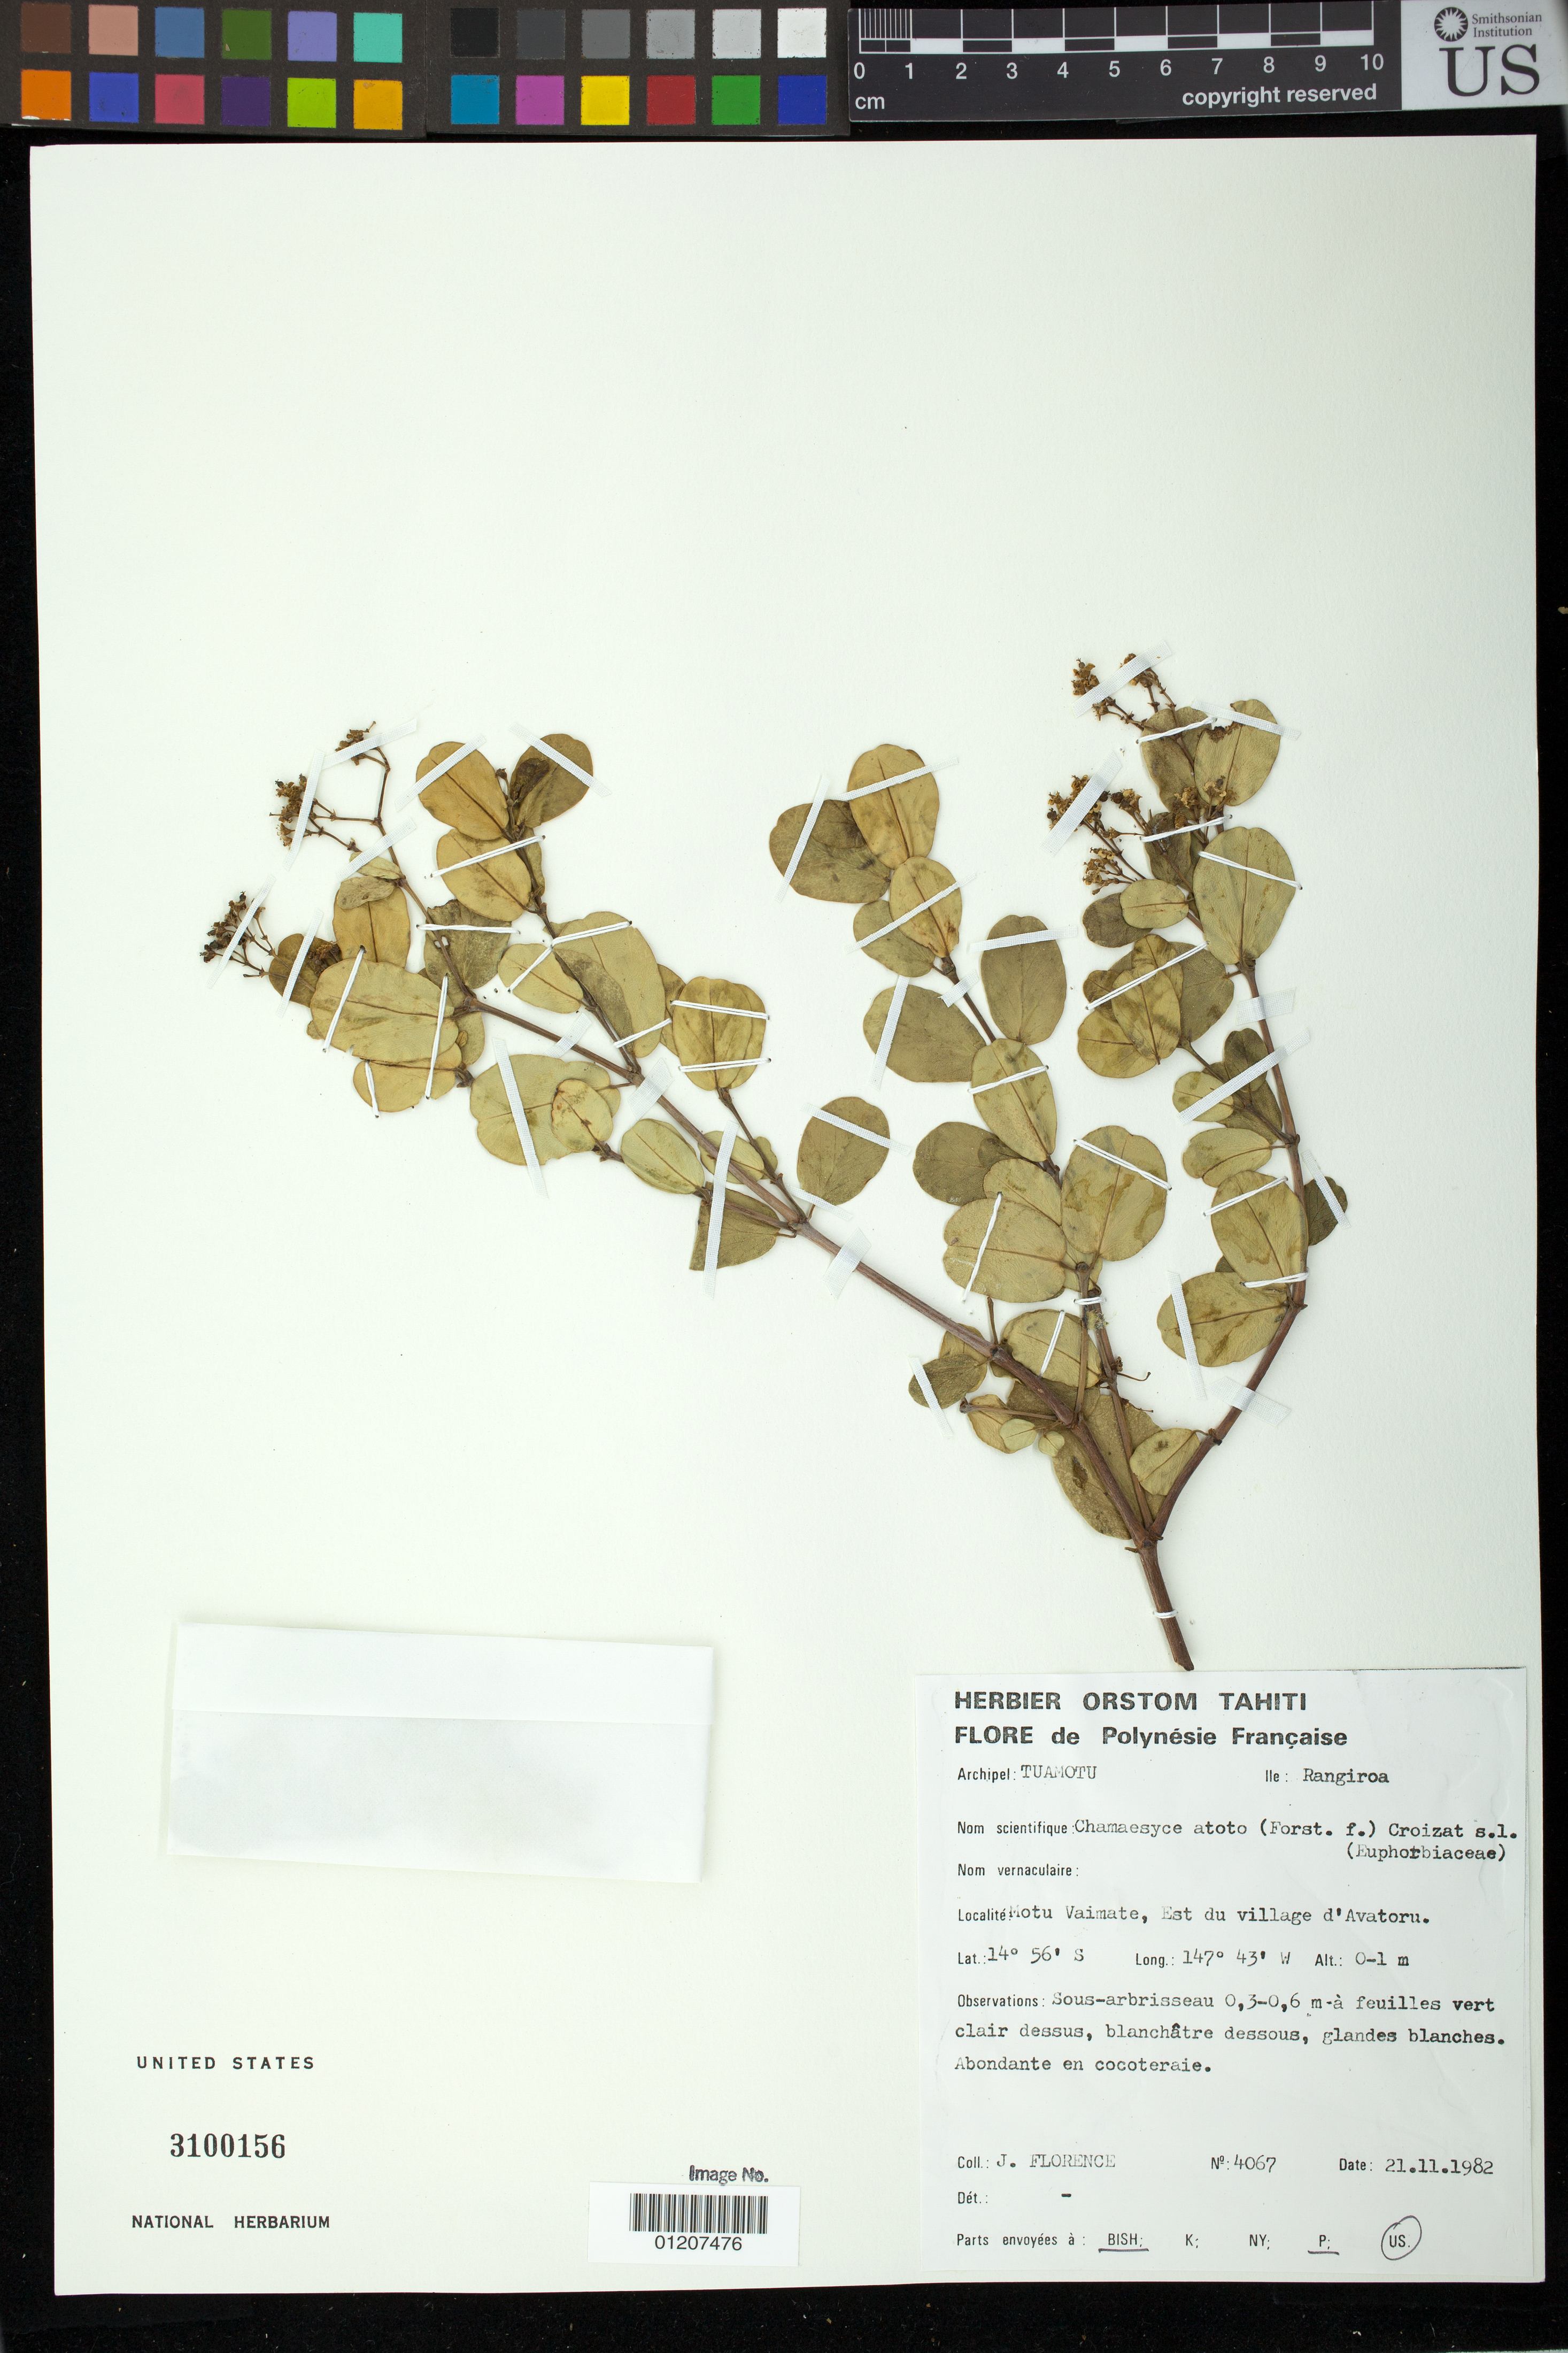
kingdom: Plantae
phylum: Tracheophyta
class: Magnoliopsida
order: Malpighiales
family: Euphorbiaceae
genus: Euphorbia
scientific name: Euphorbia atoto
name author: G. Forst.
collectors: J. Florence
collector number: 4067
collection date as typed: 21 Nov 1982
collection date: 1982-11-21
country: French Polynesia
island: Rangiroa [Deans] Atoll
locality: Vaimate, Est du village d'Avatoru.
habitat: cocoteraie.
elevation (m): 0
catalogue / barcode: US 3100156